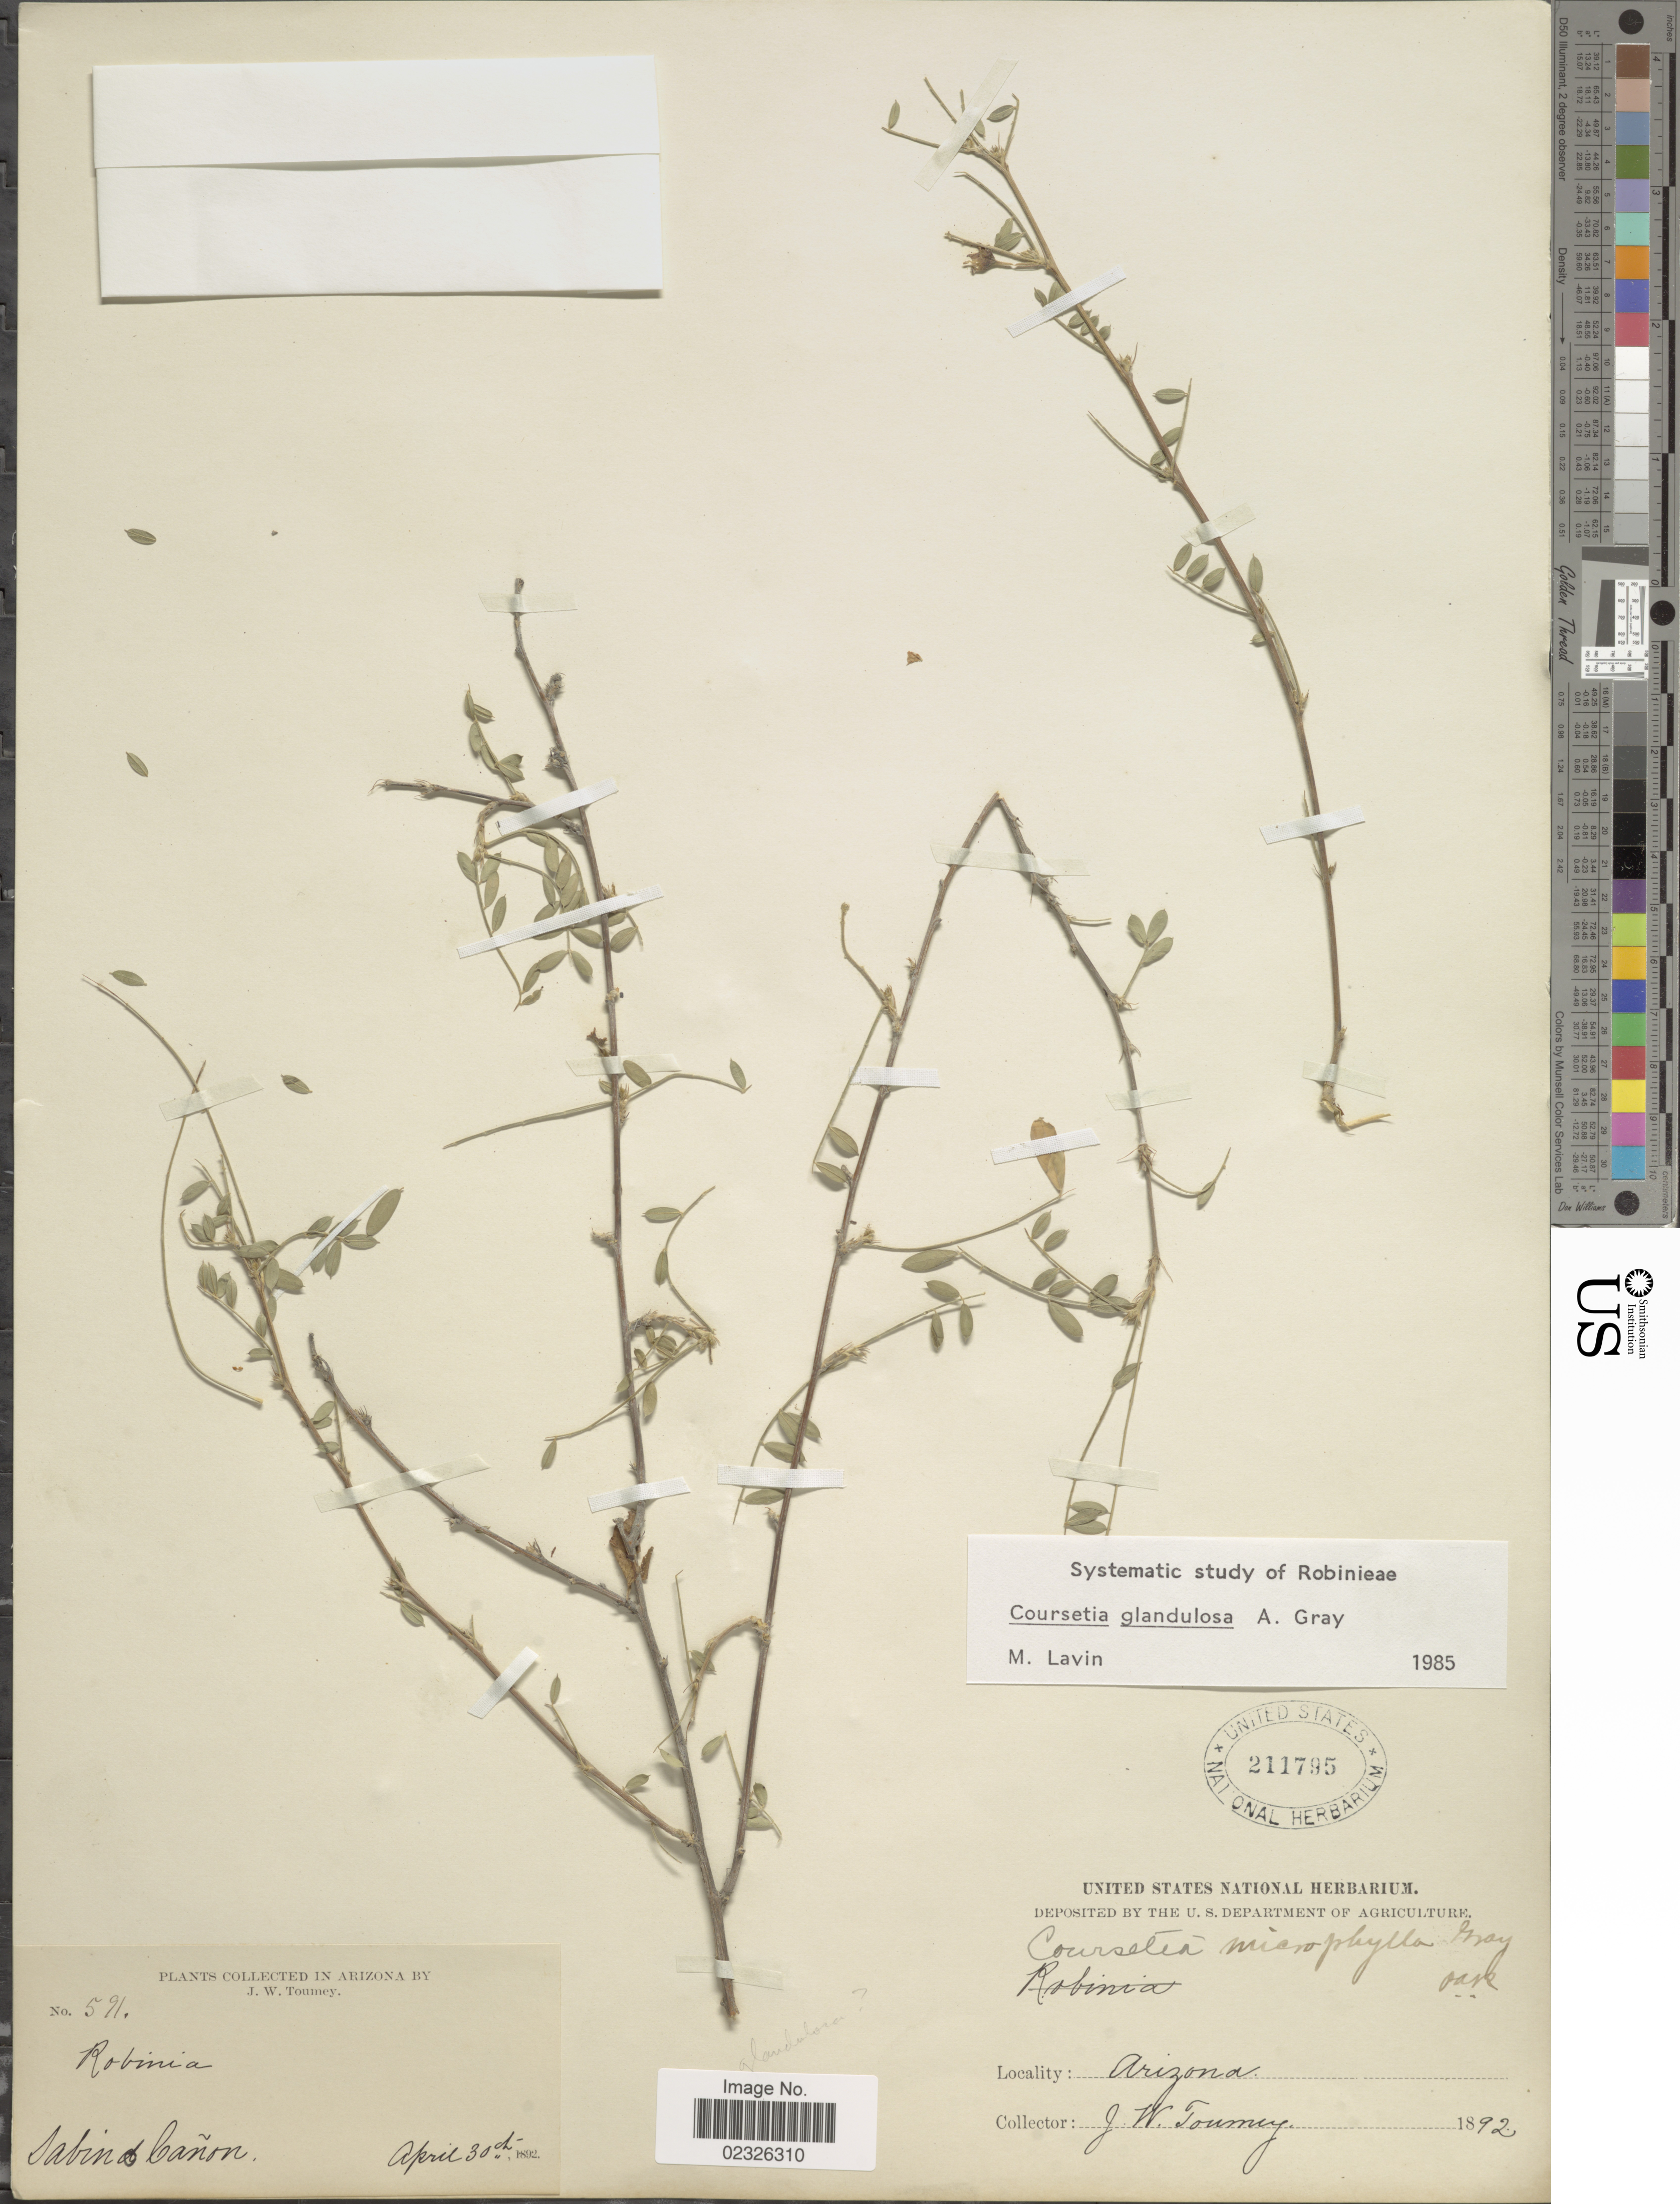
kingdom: Plantae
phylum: Tracheophyta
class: Magnoliopsida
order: Fabales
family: Fabaceae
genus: Coursetia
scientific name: Coursetia glandulosa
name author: A. Gray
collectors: J. W. Toumey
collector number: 591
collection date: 1892-04-30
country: United States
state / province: Arizona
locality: Sabino Canon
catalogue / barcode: US 211795